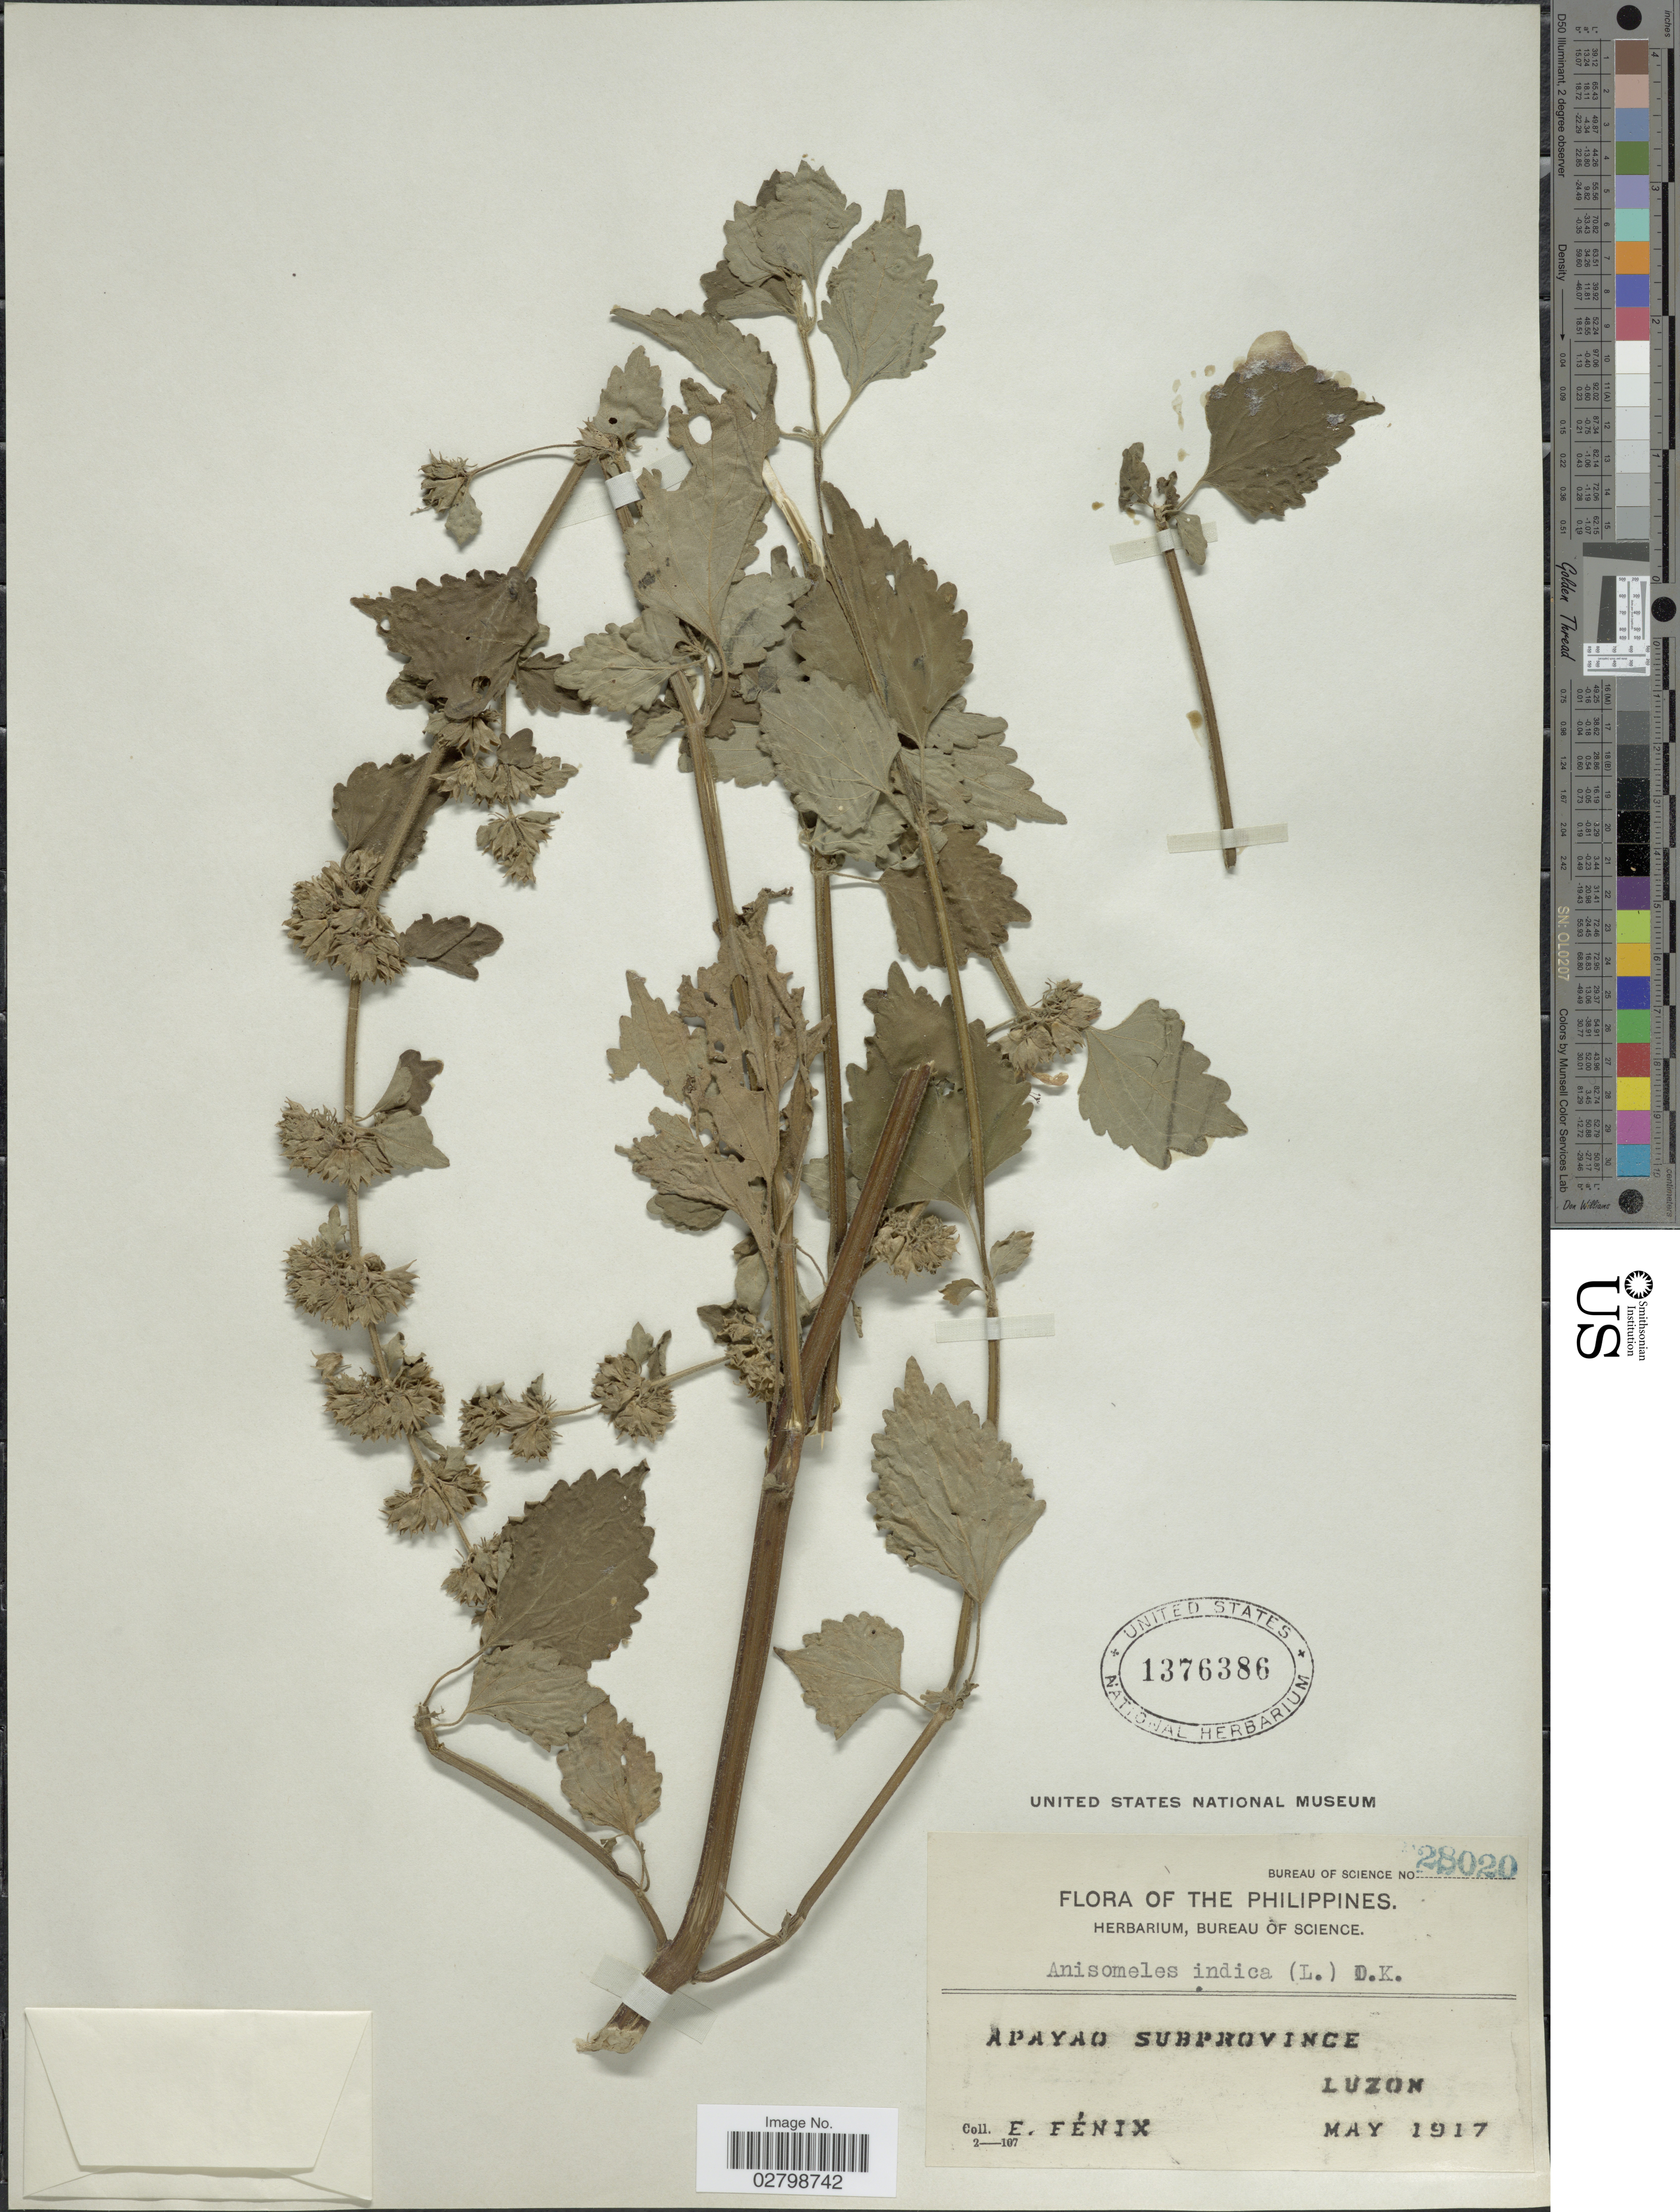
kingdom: Plantae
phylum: Tracheophyta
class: Magnoliopsida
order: Lamiales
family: Lamiaceae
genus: Anisomeles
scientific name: Anisomeles indica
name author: (L.) Kuntze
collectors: E. Fénix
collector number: Bureau of Science 28020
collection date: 1917-05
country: Philippines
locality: Apayao Subprovince, Luzon.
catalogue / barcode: US 1376386